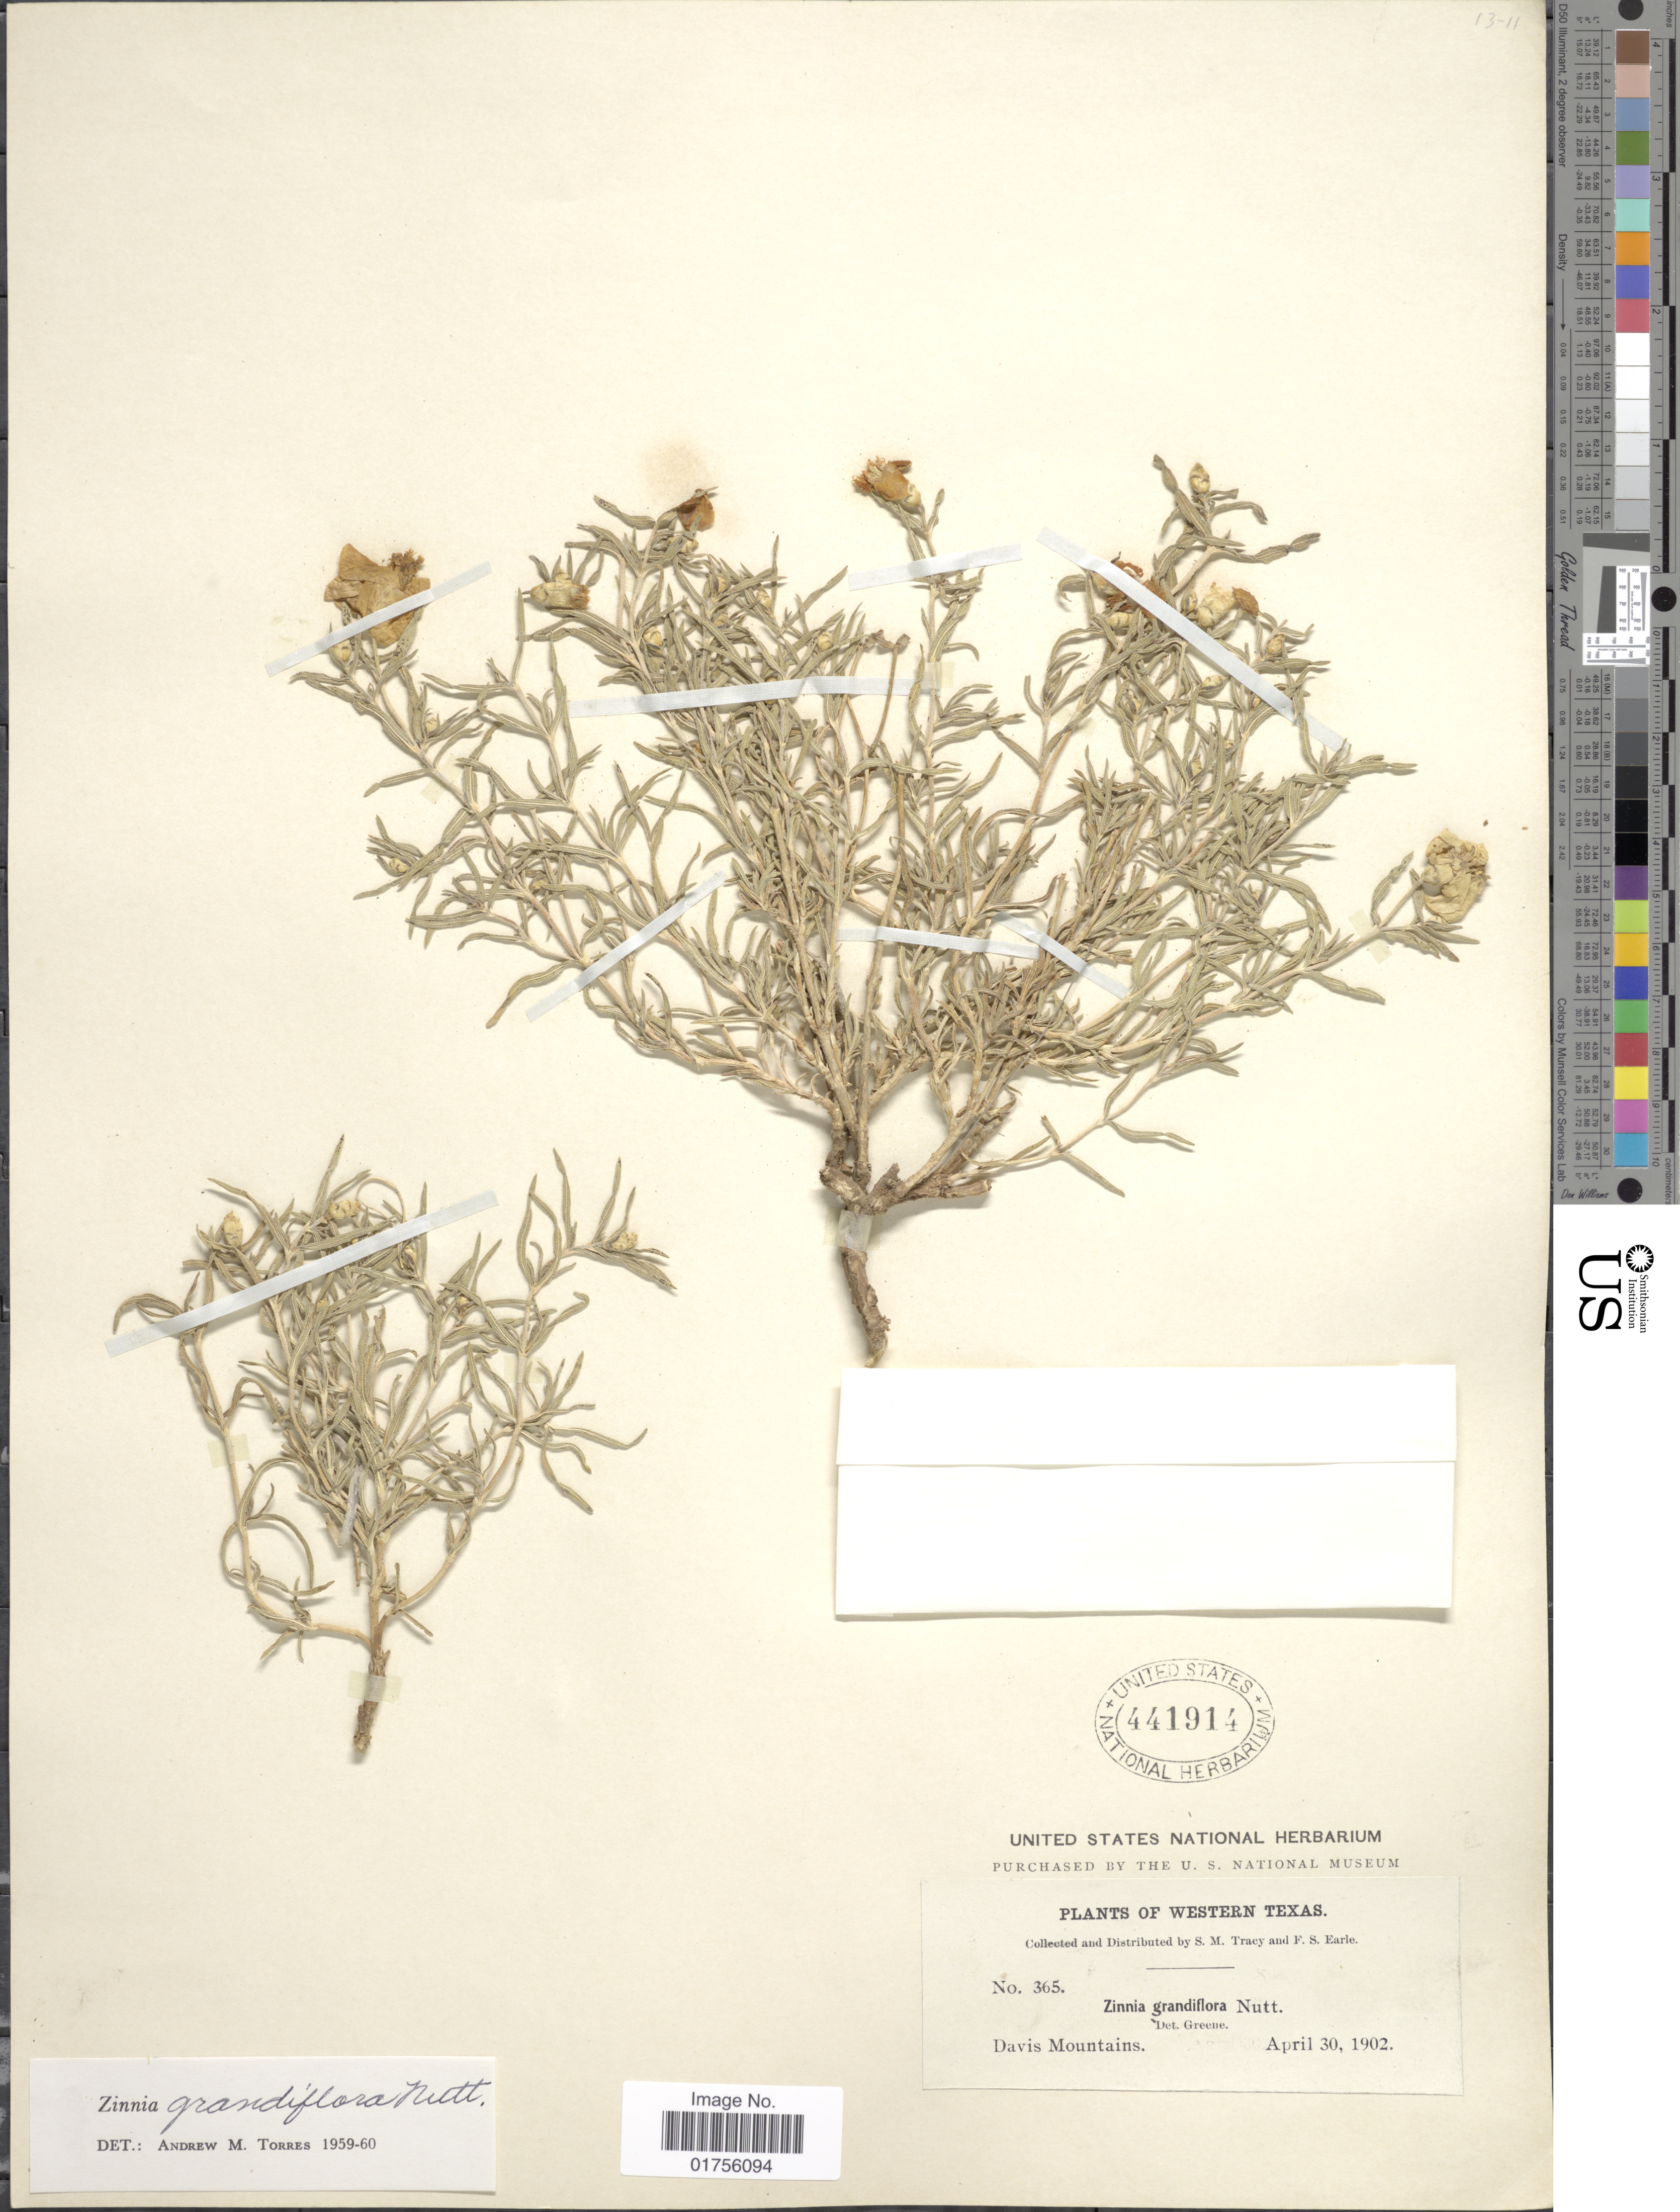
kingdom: Plantae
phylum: Tracheophyta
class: Magnoliopsida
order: Asterales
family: Asteraceae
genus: Zinnia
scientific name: Zinnia grandiflora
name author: Nutt.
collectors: S. M. Tracy & F. S. Earle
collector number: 365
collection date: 1902-04-30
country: United States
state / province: Texas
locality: Western Texas, Davis Mountains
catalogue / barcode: US 441914